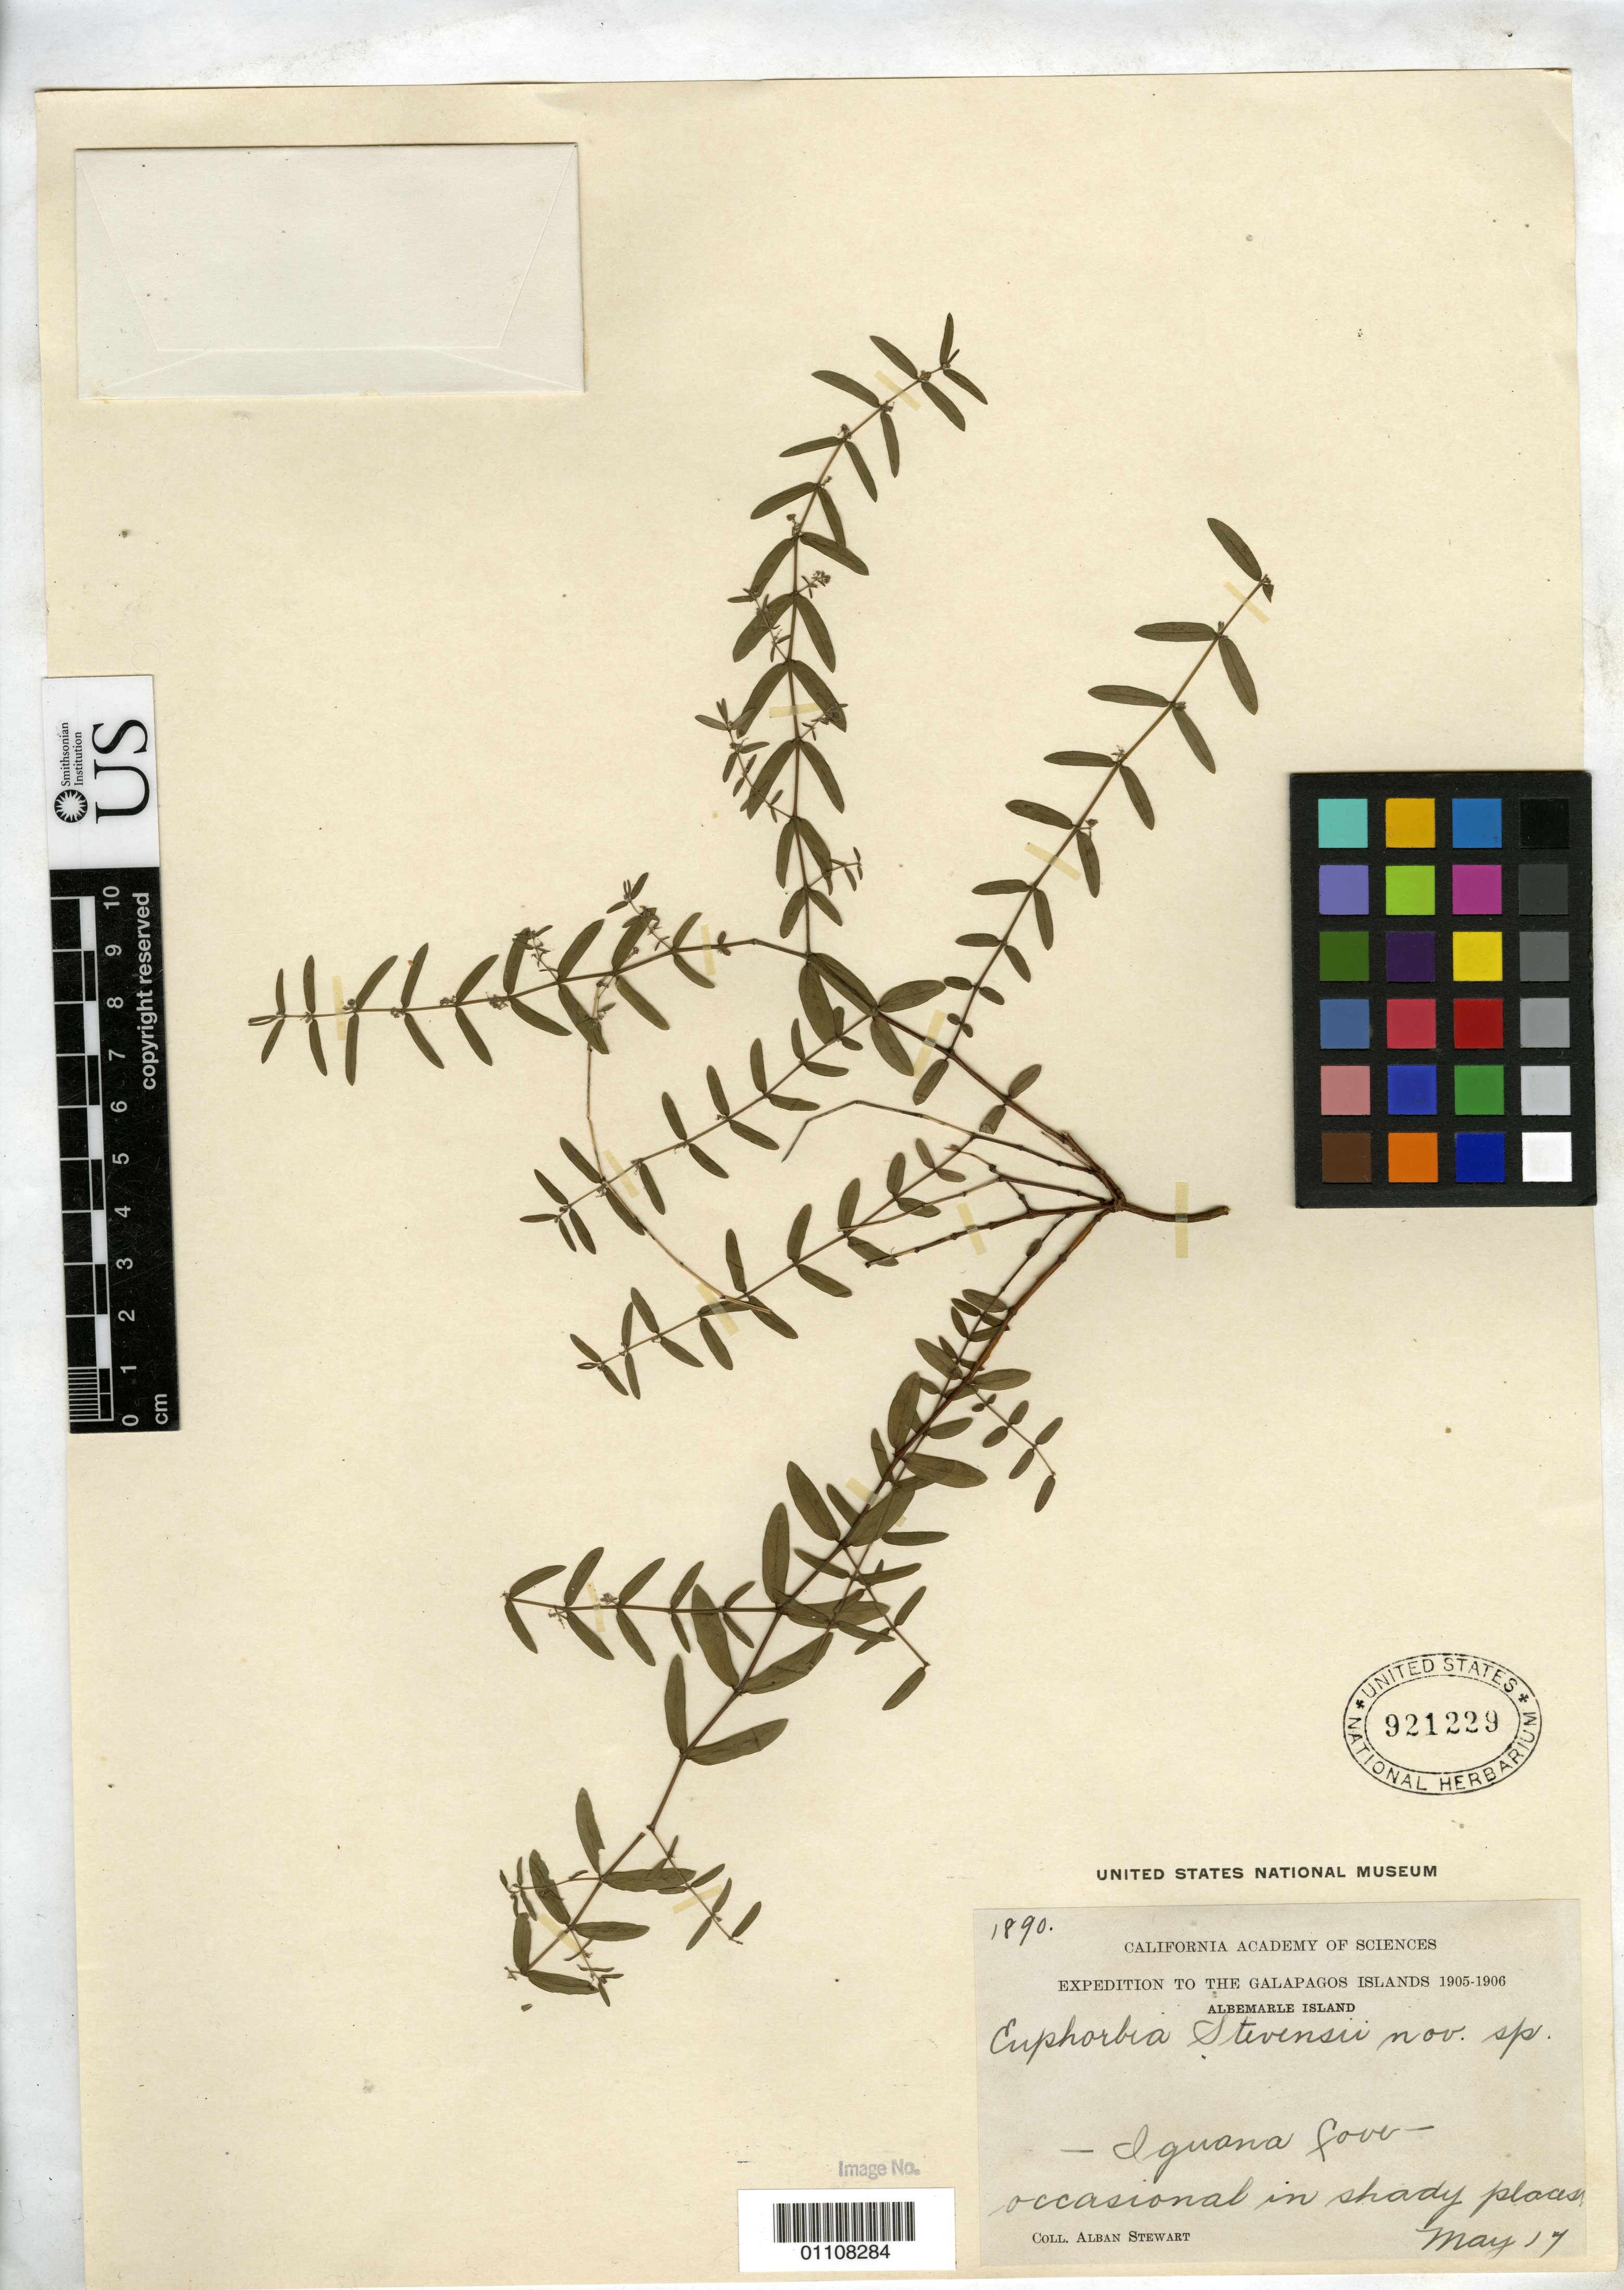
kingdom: Plantae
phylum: Tracheophyta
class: Magnoliopsida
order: Malpighiales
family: Euphorbiaceae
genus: Euphorbia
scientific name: Euphorbia stevensii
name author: A. Stewart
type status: Isotype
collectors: A. Stewart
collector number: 1890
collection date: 1905-05-17 or 1906-05-17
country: Ecuador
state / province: Colón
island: Isabela [Albemarle]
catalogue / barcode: US 921229